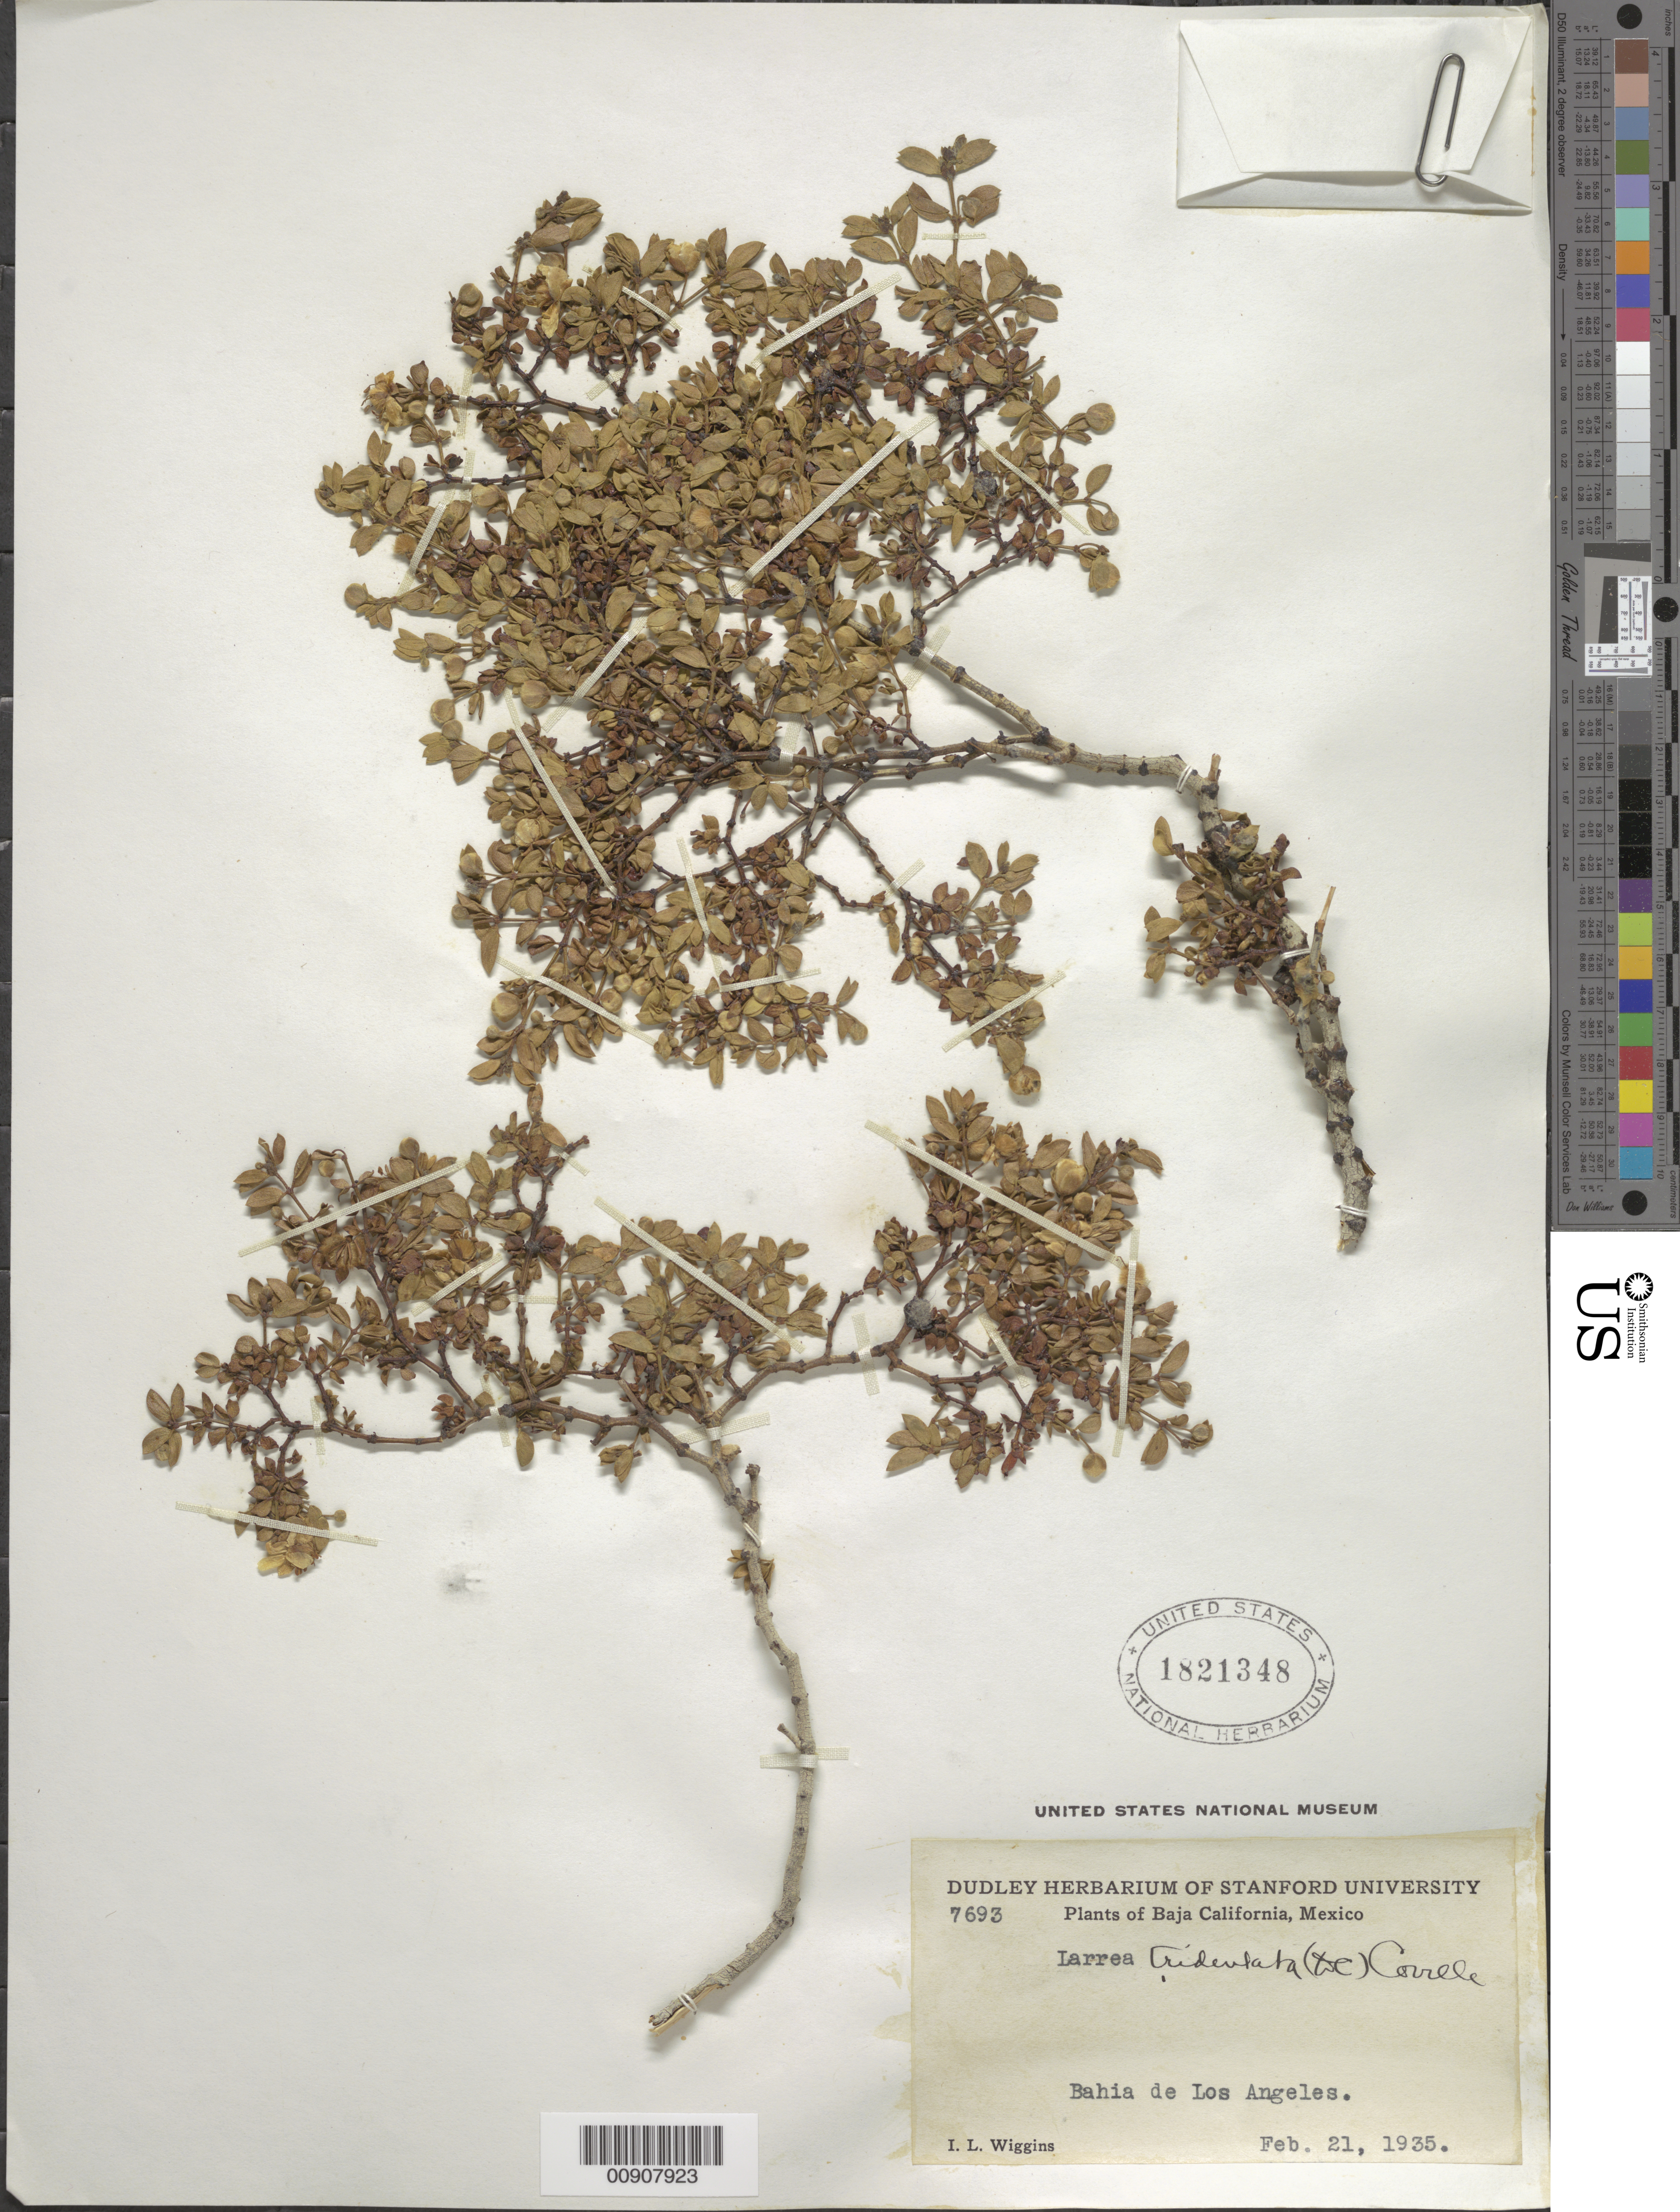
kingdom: Plantae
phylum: Tracheophyta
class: Magnoliopsida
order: Zygophyllales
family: Zygophyllaceae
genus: Larrea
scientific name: Larrea tridentata var. tridentata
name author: (Sessé & Moc. ex DC.) Coville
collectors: I. L. Wiggins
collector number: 7693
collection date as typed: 21 Feb 1935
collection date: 1935-02-21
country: Mexico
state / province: Baja California Norte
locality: Bahía de los Angeles. Baja California.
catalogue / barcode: US 1821348